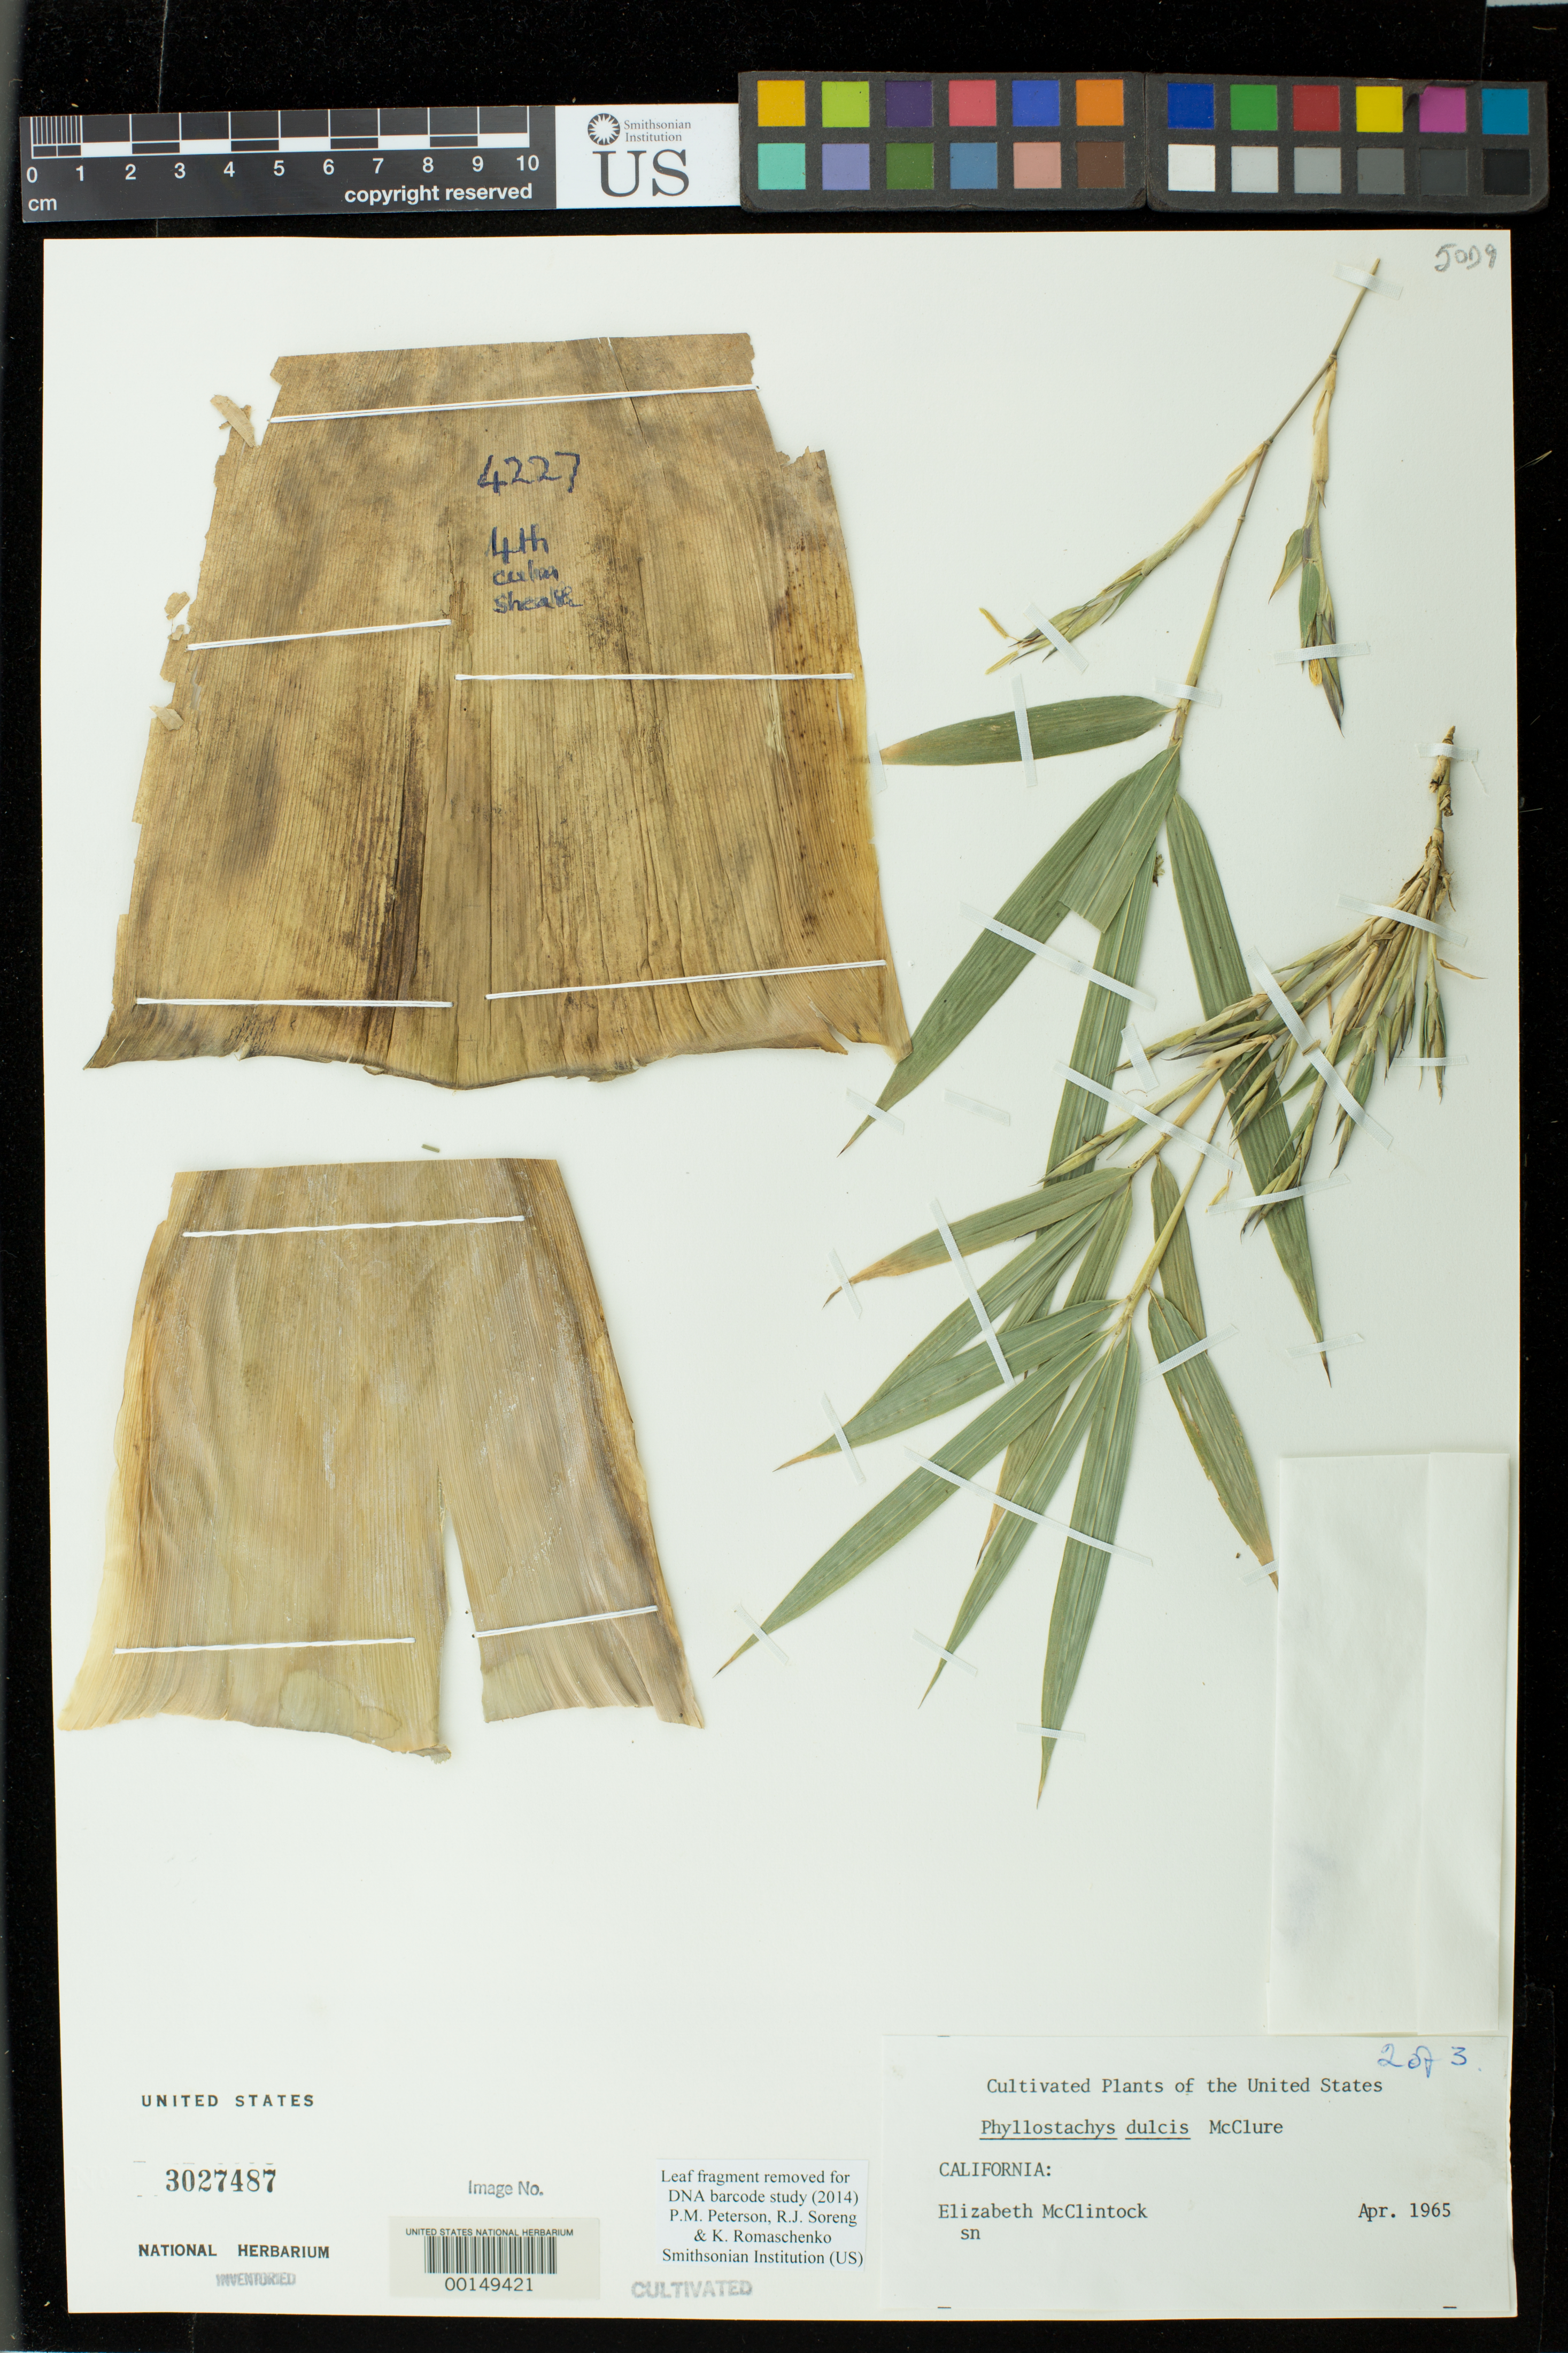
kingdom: Plantae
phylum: Tracheophyta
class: Liliopsida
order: Poales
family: Poaceae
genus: Phyllostachys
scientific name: Phyllostachys dulcis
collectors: E. McClintock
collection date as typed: Apr 1965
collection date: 1965-04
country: United States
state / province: California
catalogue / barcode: US 3027487